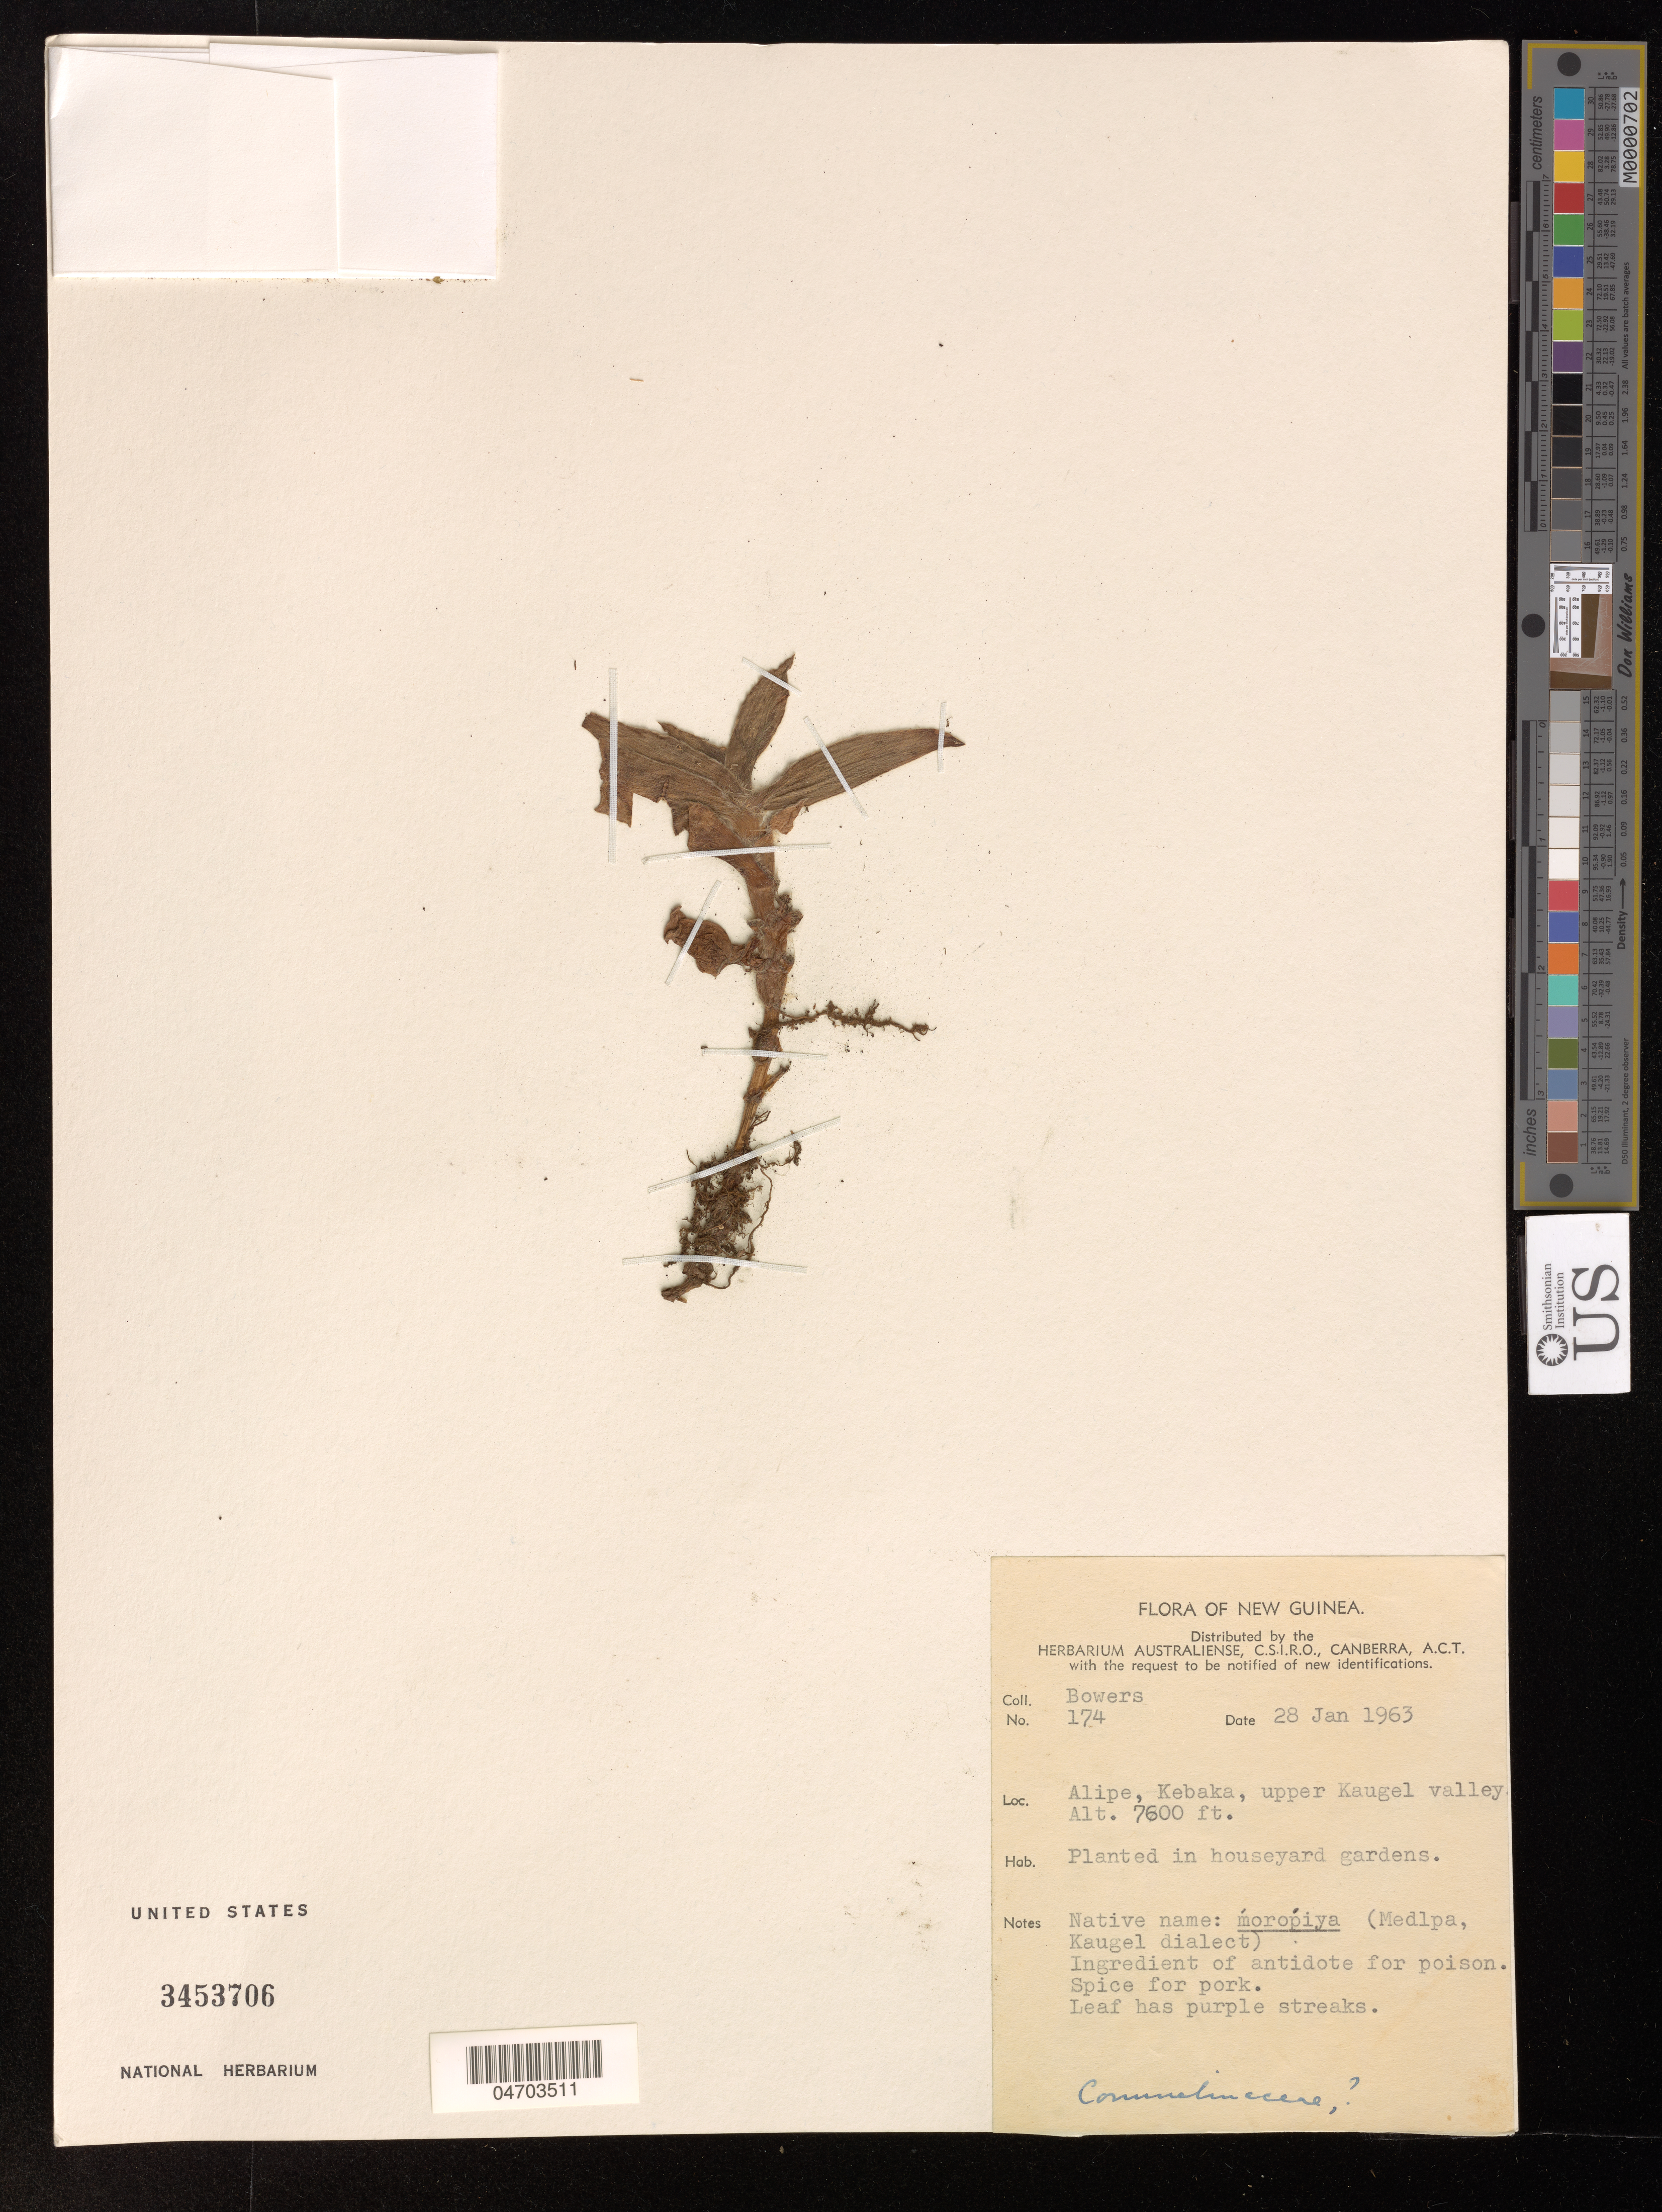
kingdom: Plantae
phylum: Tracheophyta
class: Liliopsida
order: Commelinales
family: Commelinaceae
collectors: -. Bowers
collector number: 174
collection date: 1963-01-28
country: Papua New Guinea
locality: Alipe, Kebaka, upper Kaugel valley.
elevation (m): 2316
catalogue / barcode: US 3453706